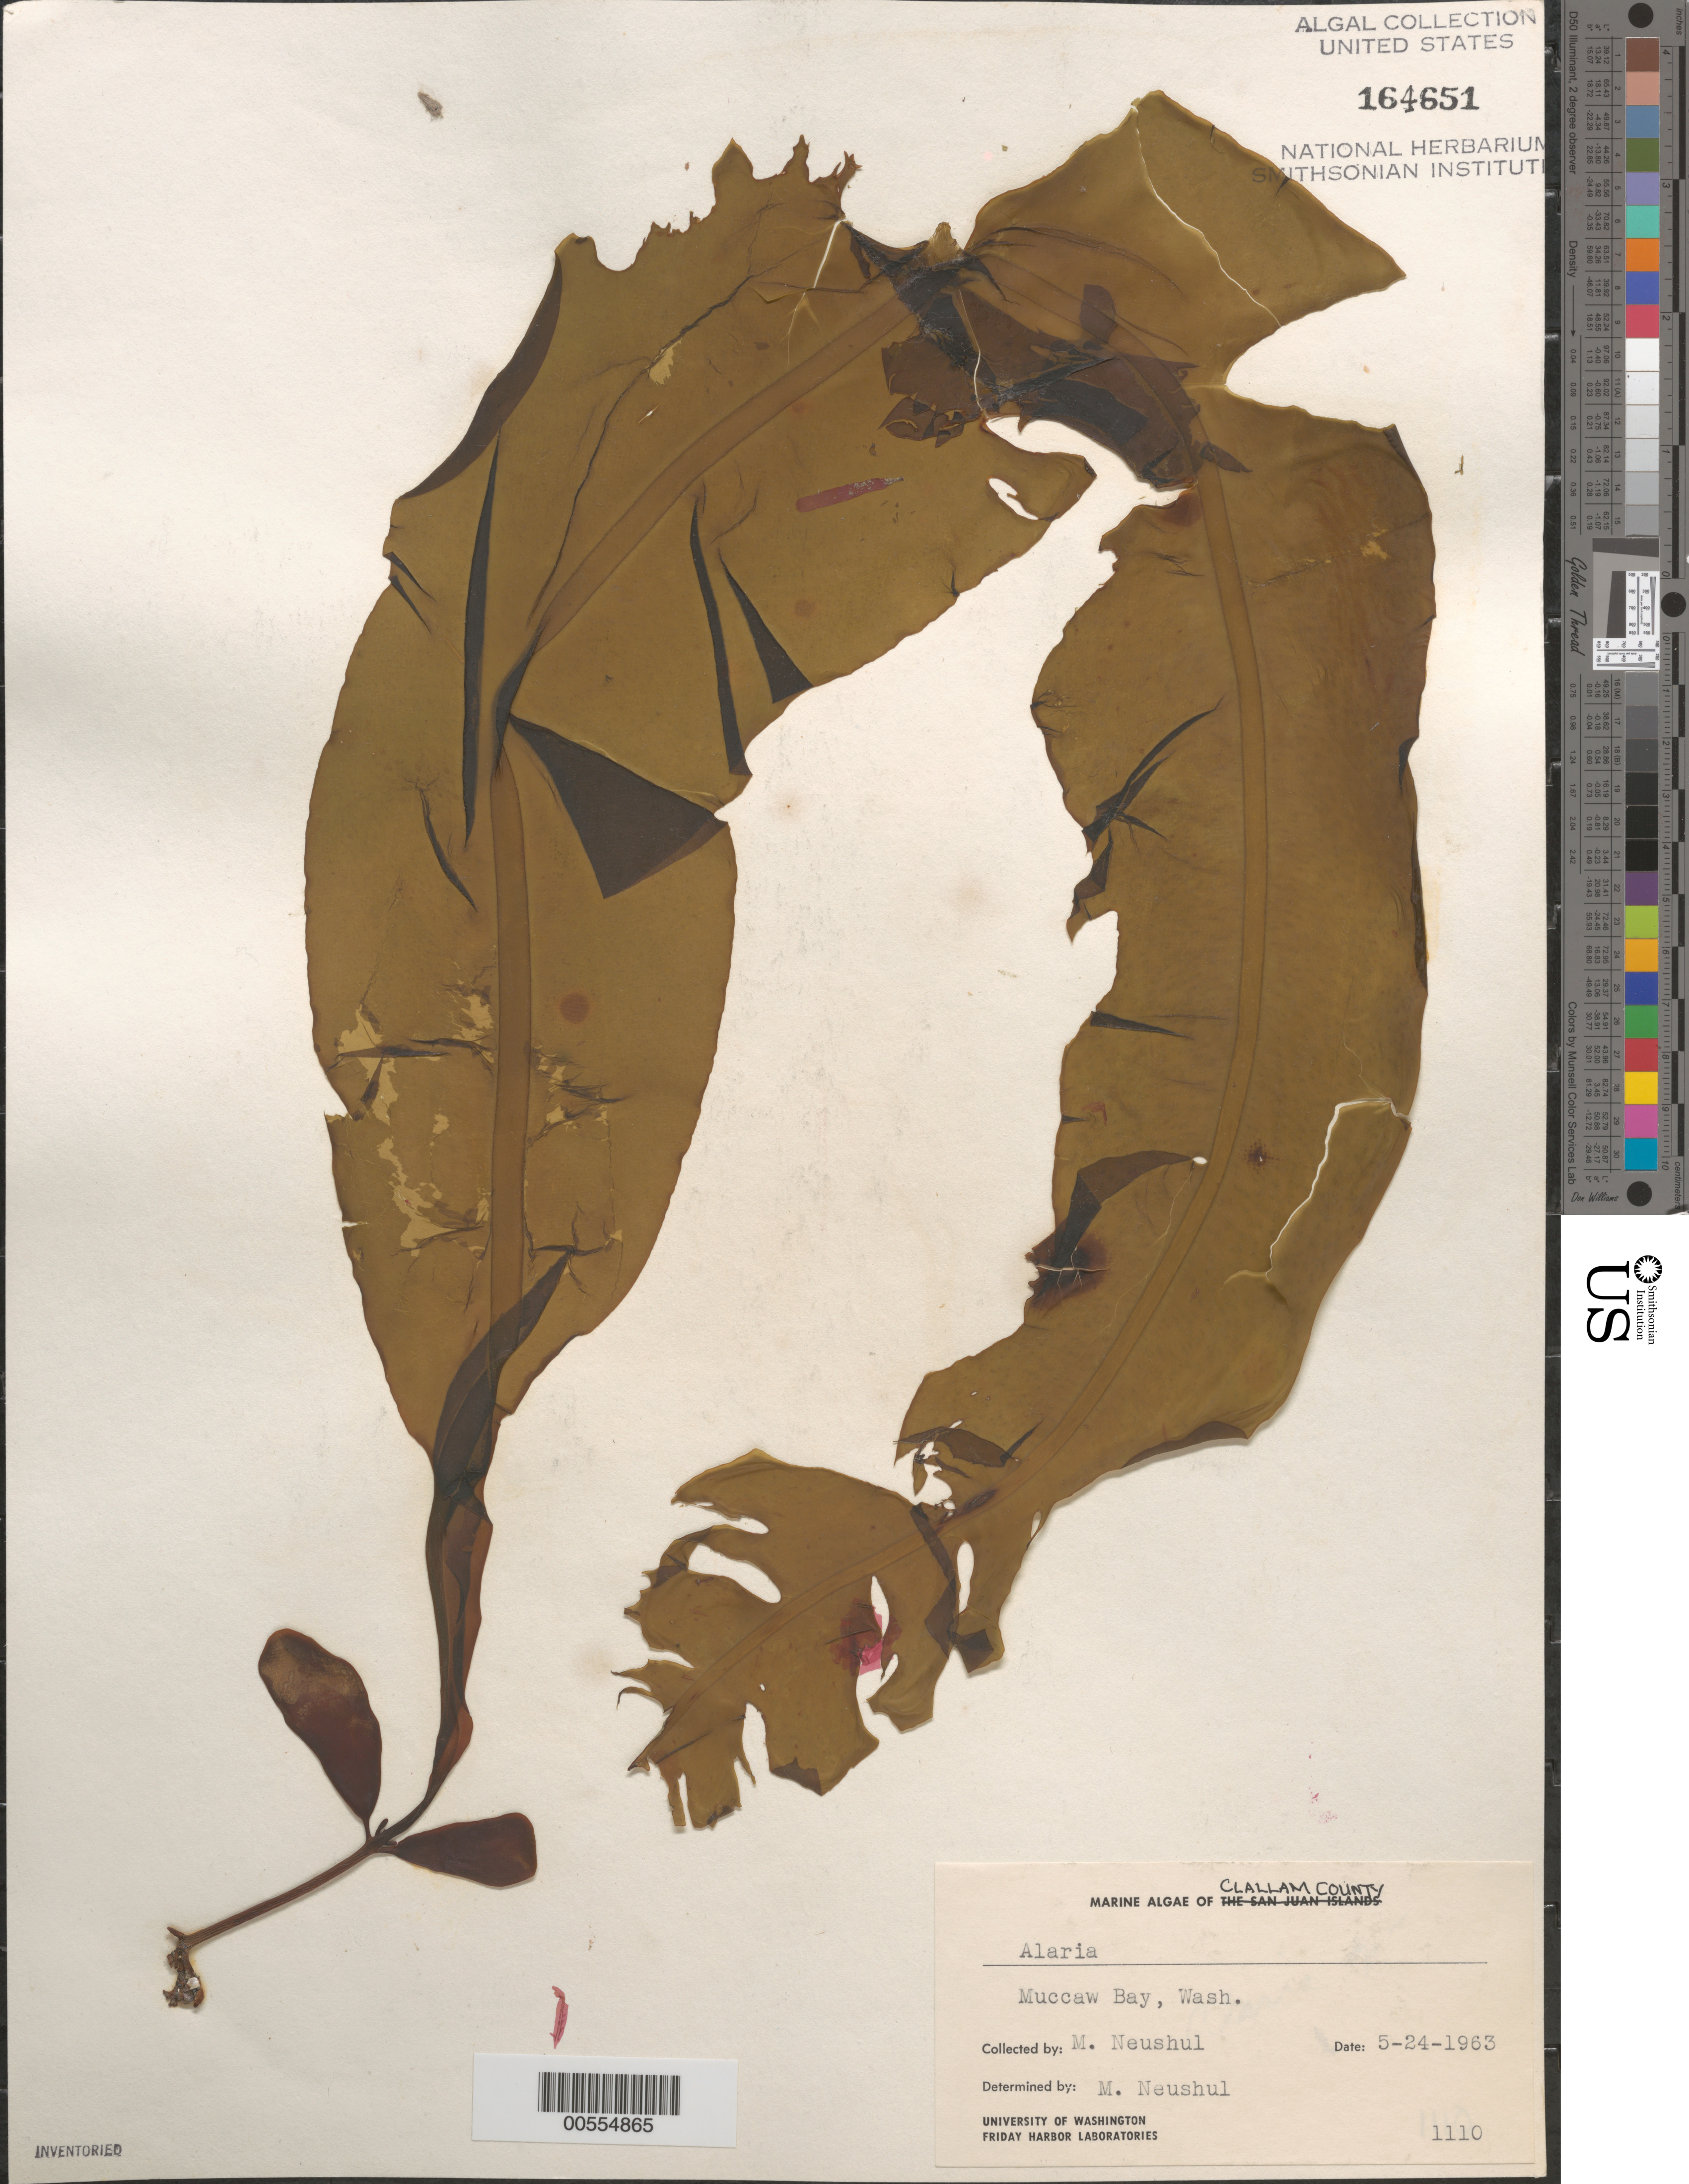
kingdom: Chromista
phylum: Ochrophyta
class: Phaeophyceae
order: Laminariales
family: Alariaceae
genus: Alaria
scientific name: Alaria sp.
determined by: Neushul, M.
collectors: M. Neushul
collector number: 1110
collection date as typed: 24 May 1963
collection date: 1963-05-24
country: United States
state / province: Washington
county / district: Clallam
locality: Mukkaw Bay (Muccaw Bay)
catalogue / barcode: US 164651